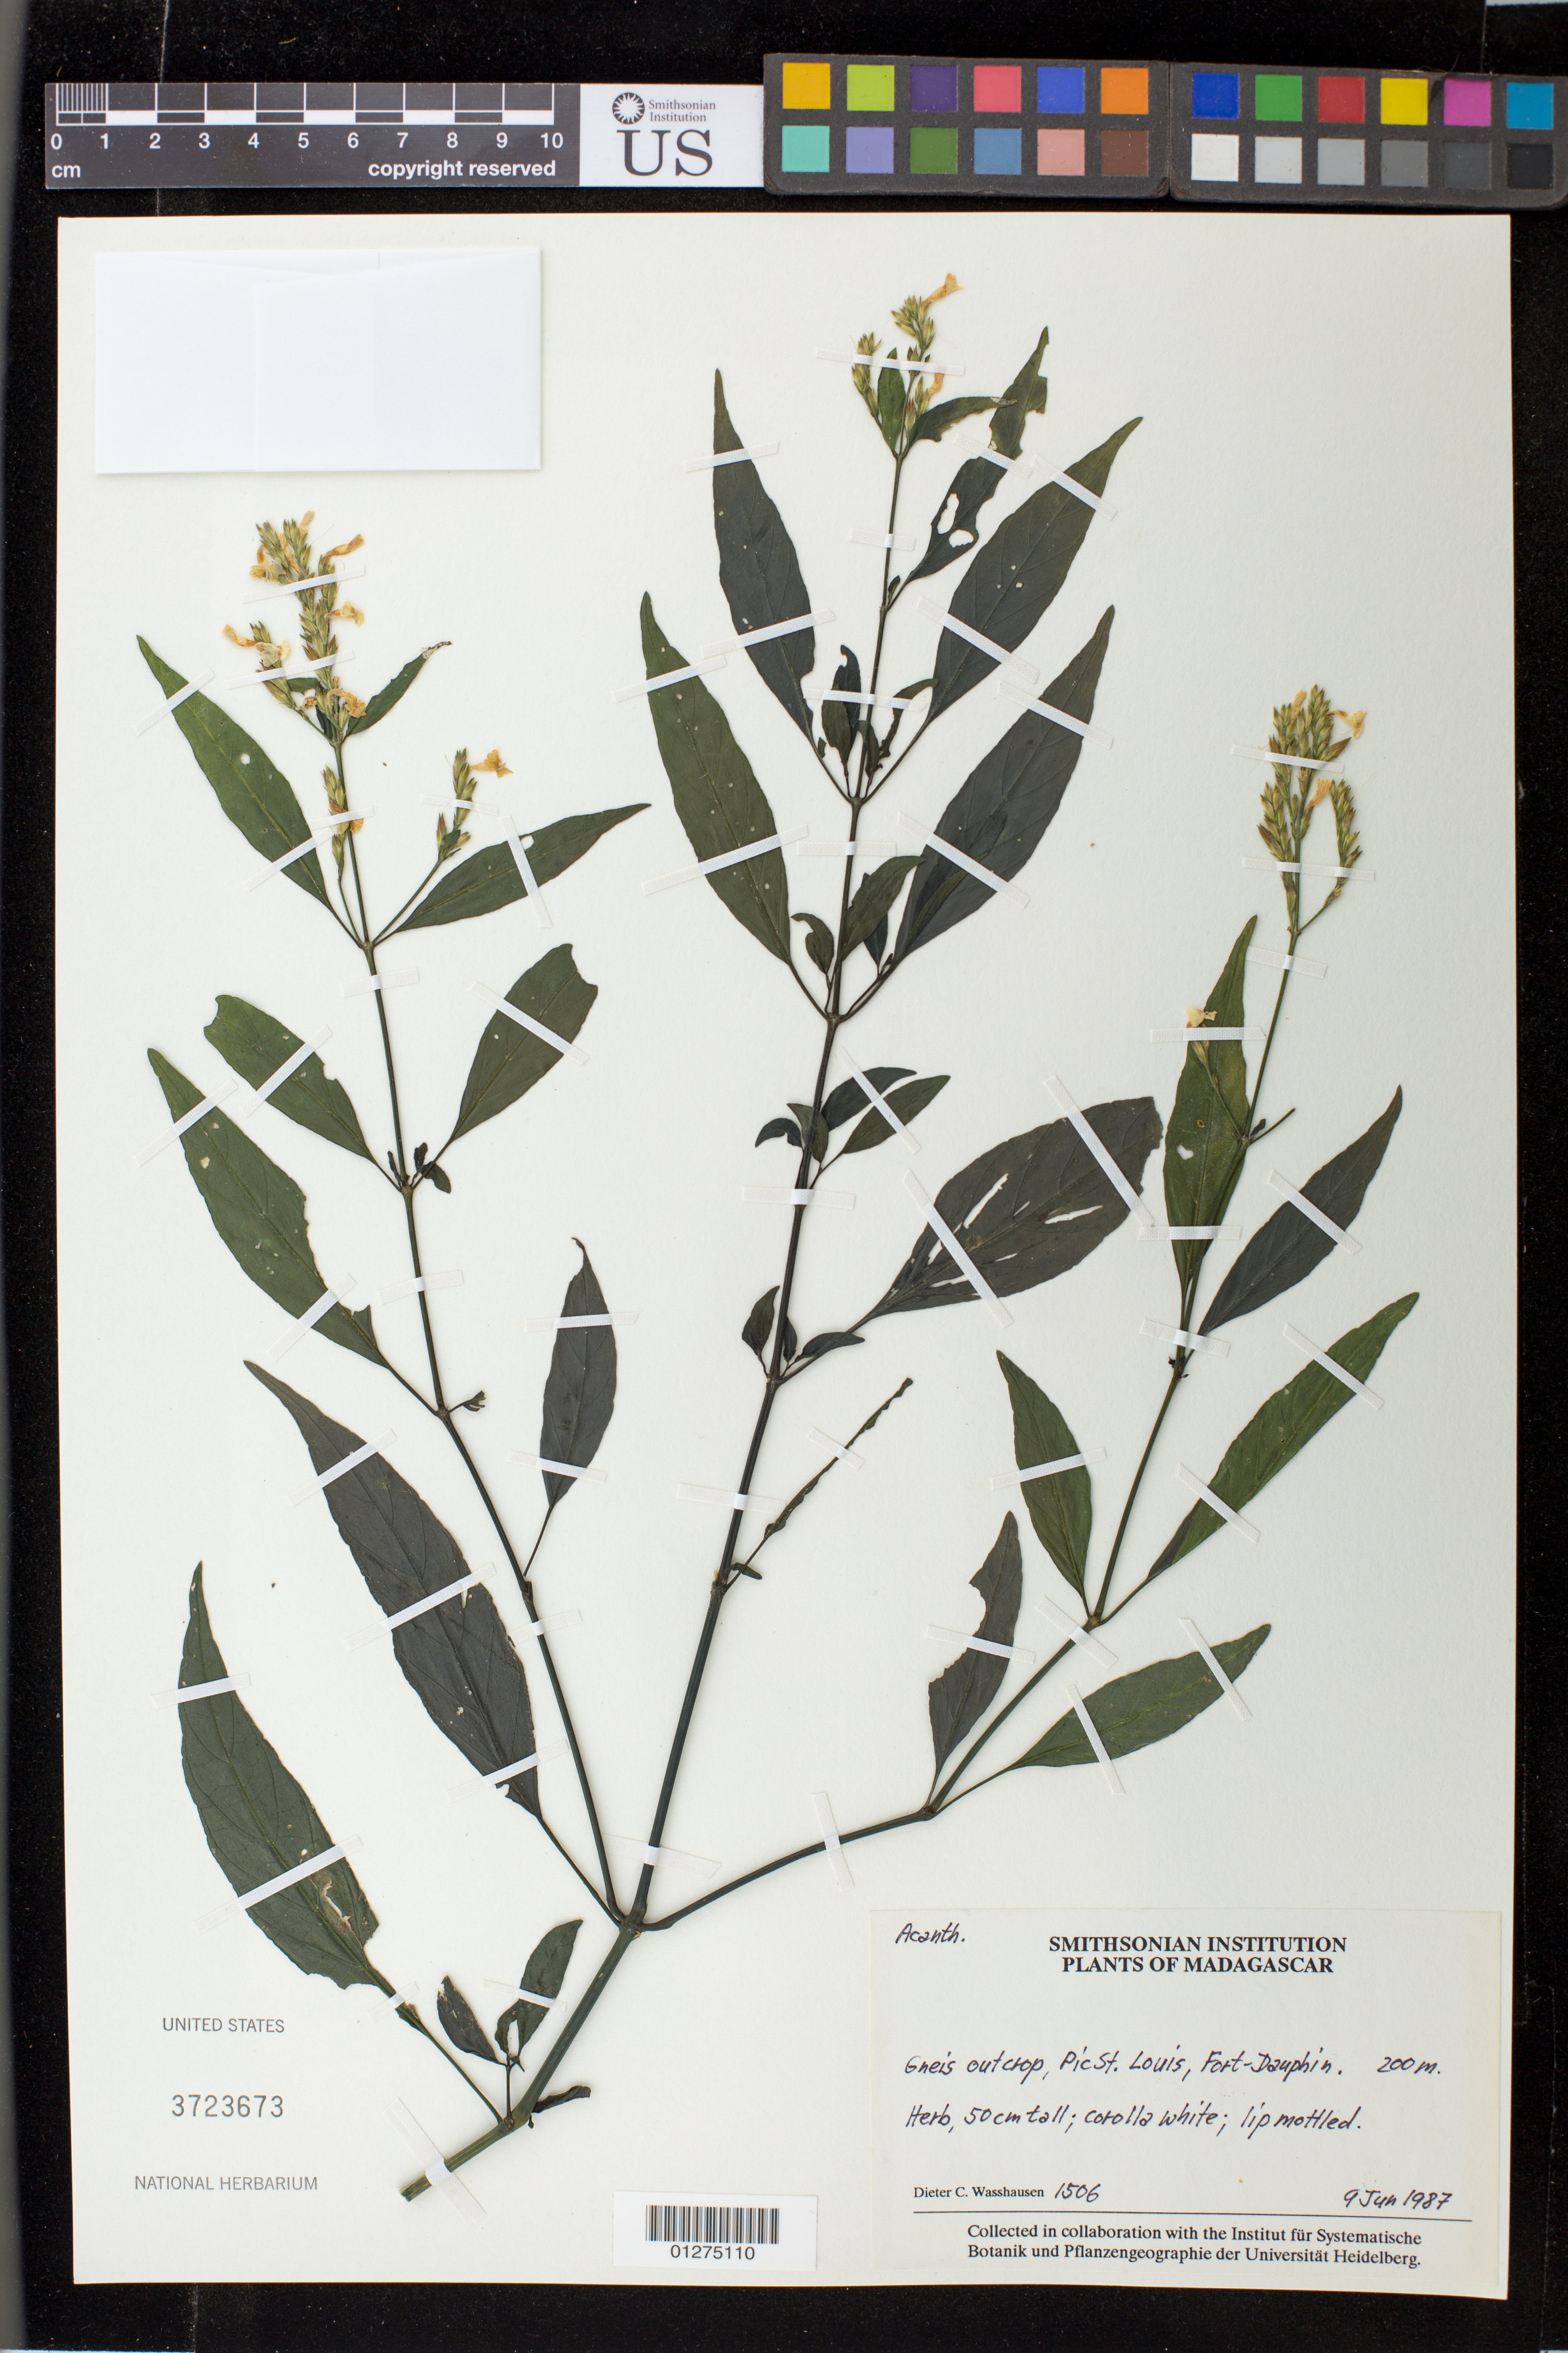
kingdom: Plantae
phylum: Tracheophyta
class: Magnoliopsida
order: Lamiales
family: Acanthaceae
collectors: D. C. Wasshausen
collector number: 1506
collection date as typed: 9 Jun 1987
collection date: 1987-06-09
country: Madagascar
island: Madagascar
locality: Pic St. Luis, Fort Dauphin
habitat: gneis outcrop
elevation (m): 200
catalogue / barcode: US 3723673